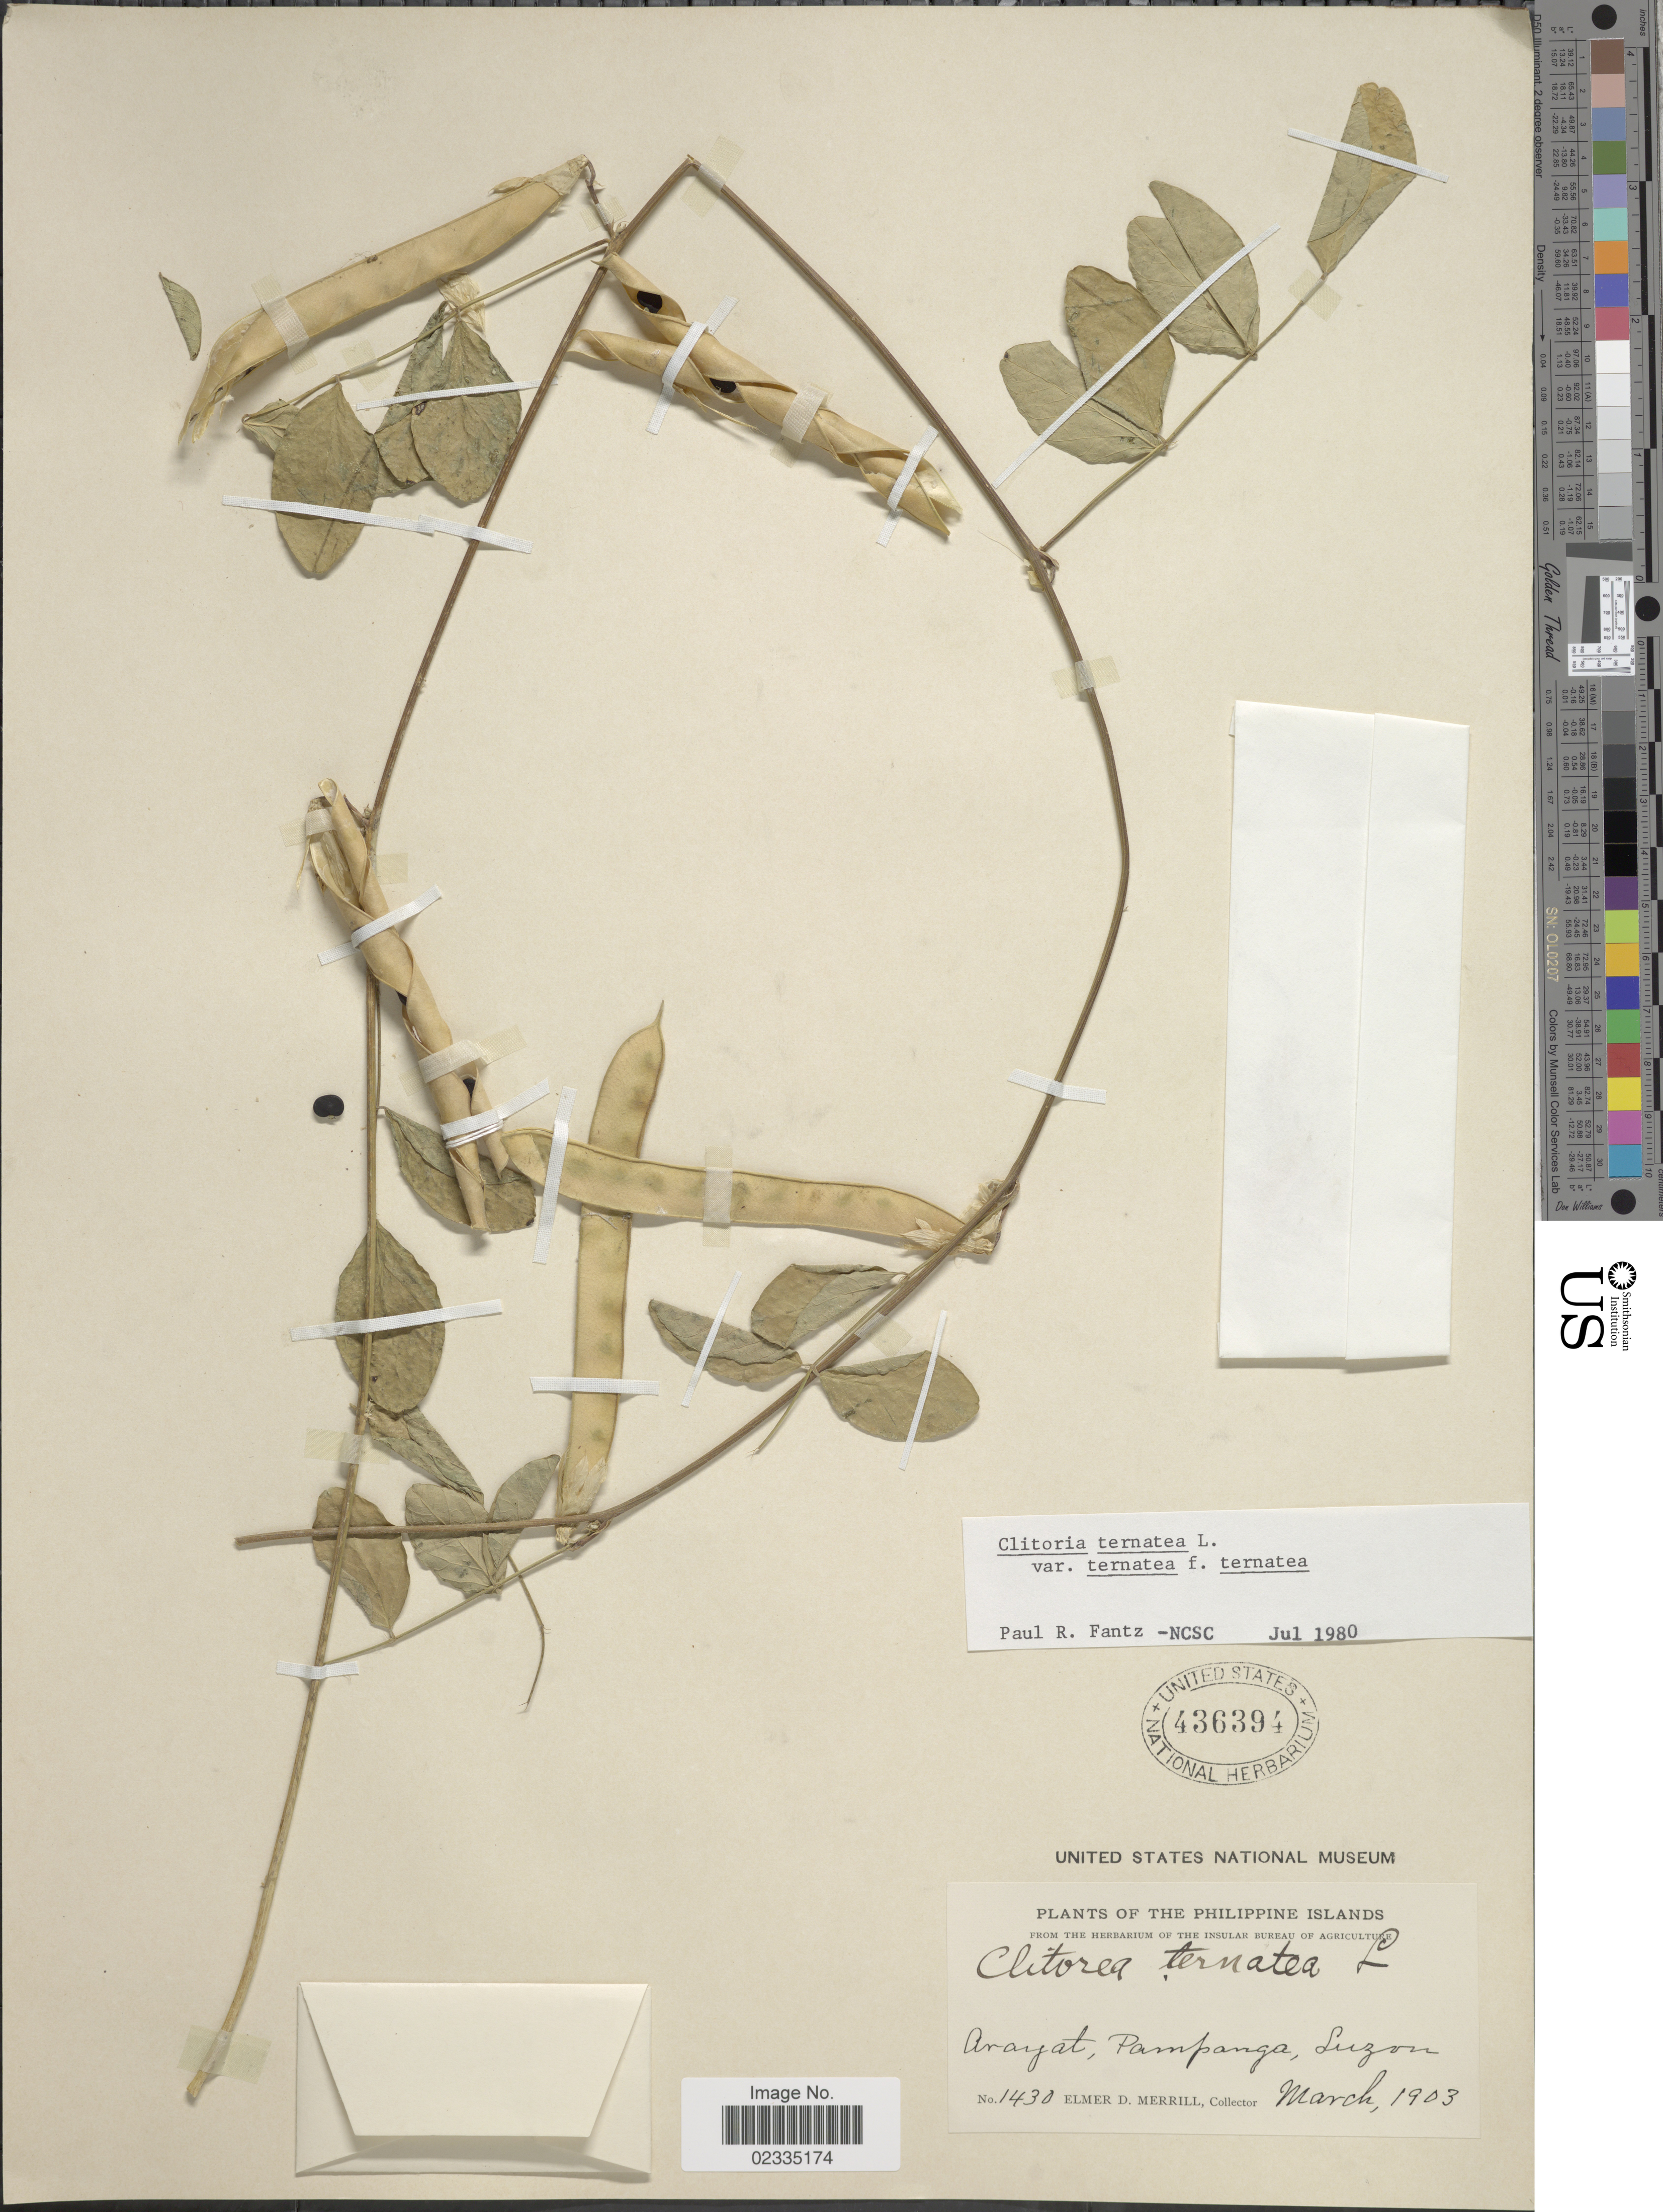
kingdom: Plantae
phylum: Tracheophyta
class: Magnoliopsida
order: Fabales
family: Fabaceae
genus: Clitoria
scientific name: Clitoria ternatea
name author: L.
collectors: E. D. Merrill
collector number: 1430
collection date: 1903-03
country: Philippines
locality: The Philippine Islands, Arayat, Pampanga, Luzon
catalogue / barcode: US 436394